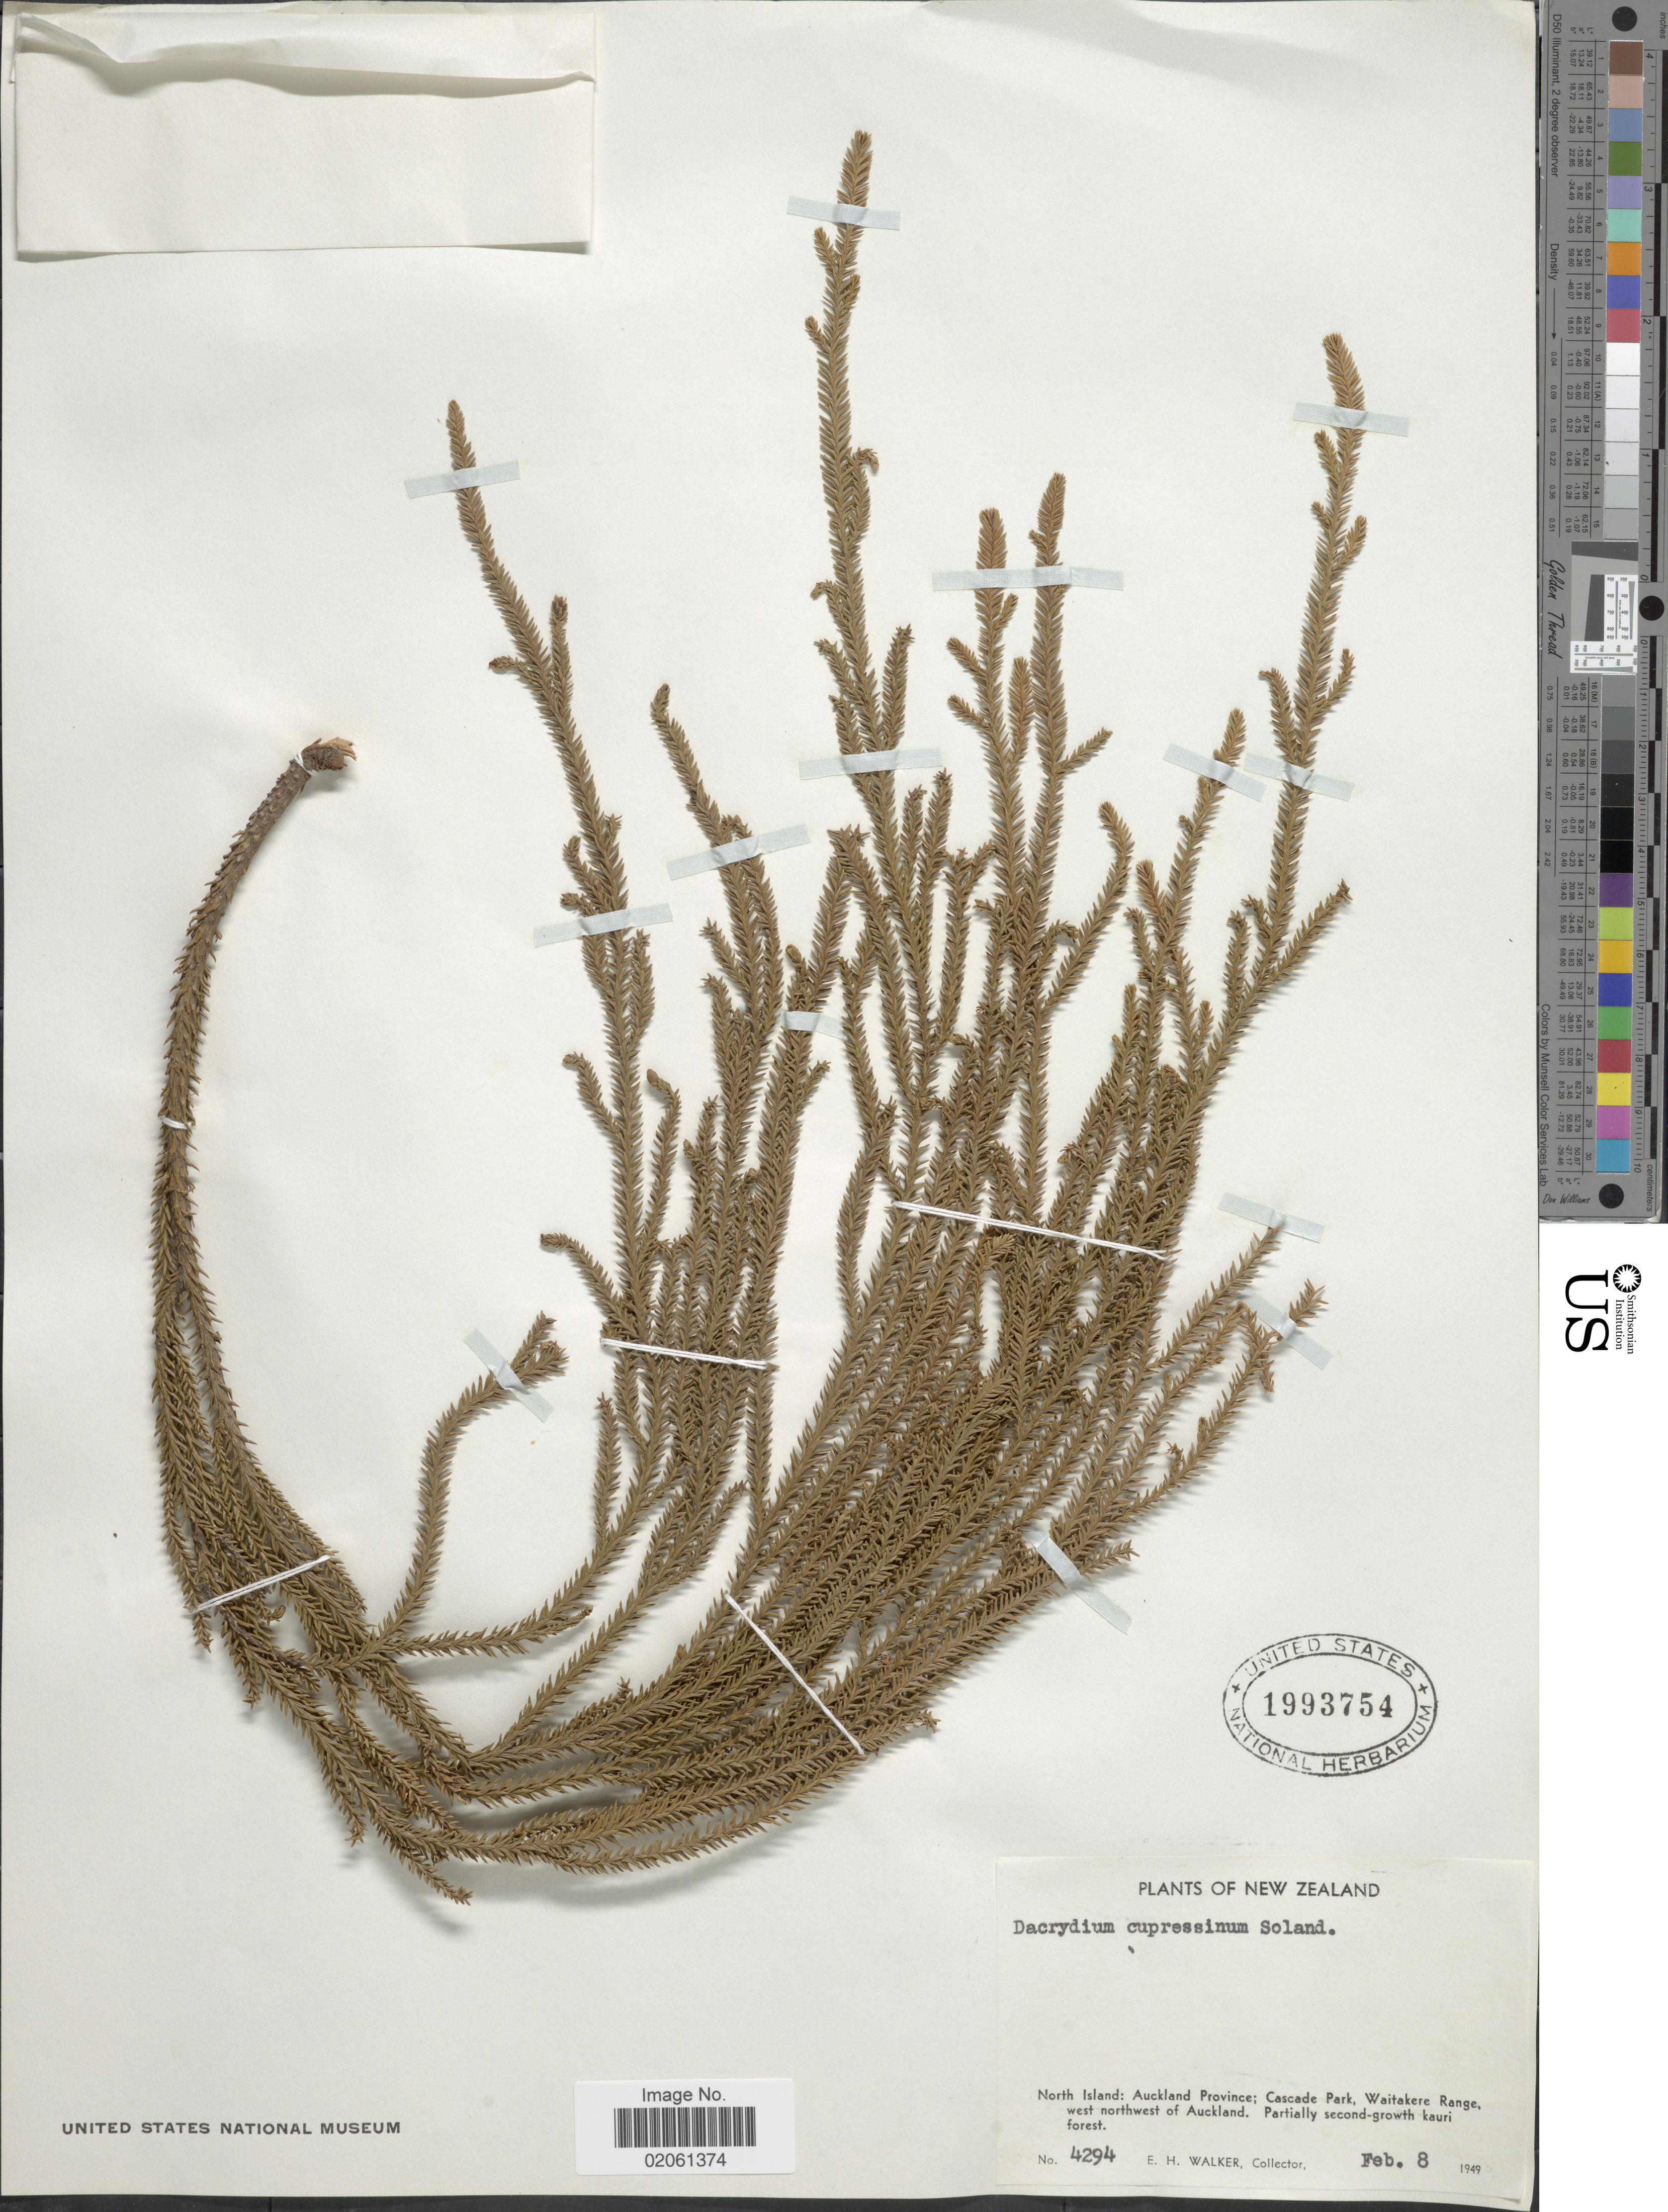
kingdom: Plantae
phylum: Tracheophyta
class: Pinopsida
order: Pinales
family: Podocarpaceae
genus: Dacrydium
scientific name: Dacrydium cupressinum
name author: Sol. ex G. Forst.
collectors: E. H. Walker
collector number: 4294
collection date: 1949-02-08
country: New Zealand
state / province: Auckland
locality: North Island: Cascade Park, Waitakere Range, west northwest of Auckland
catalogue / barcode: US 1993754